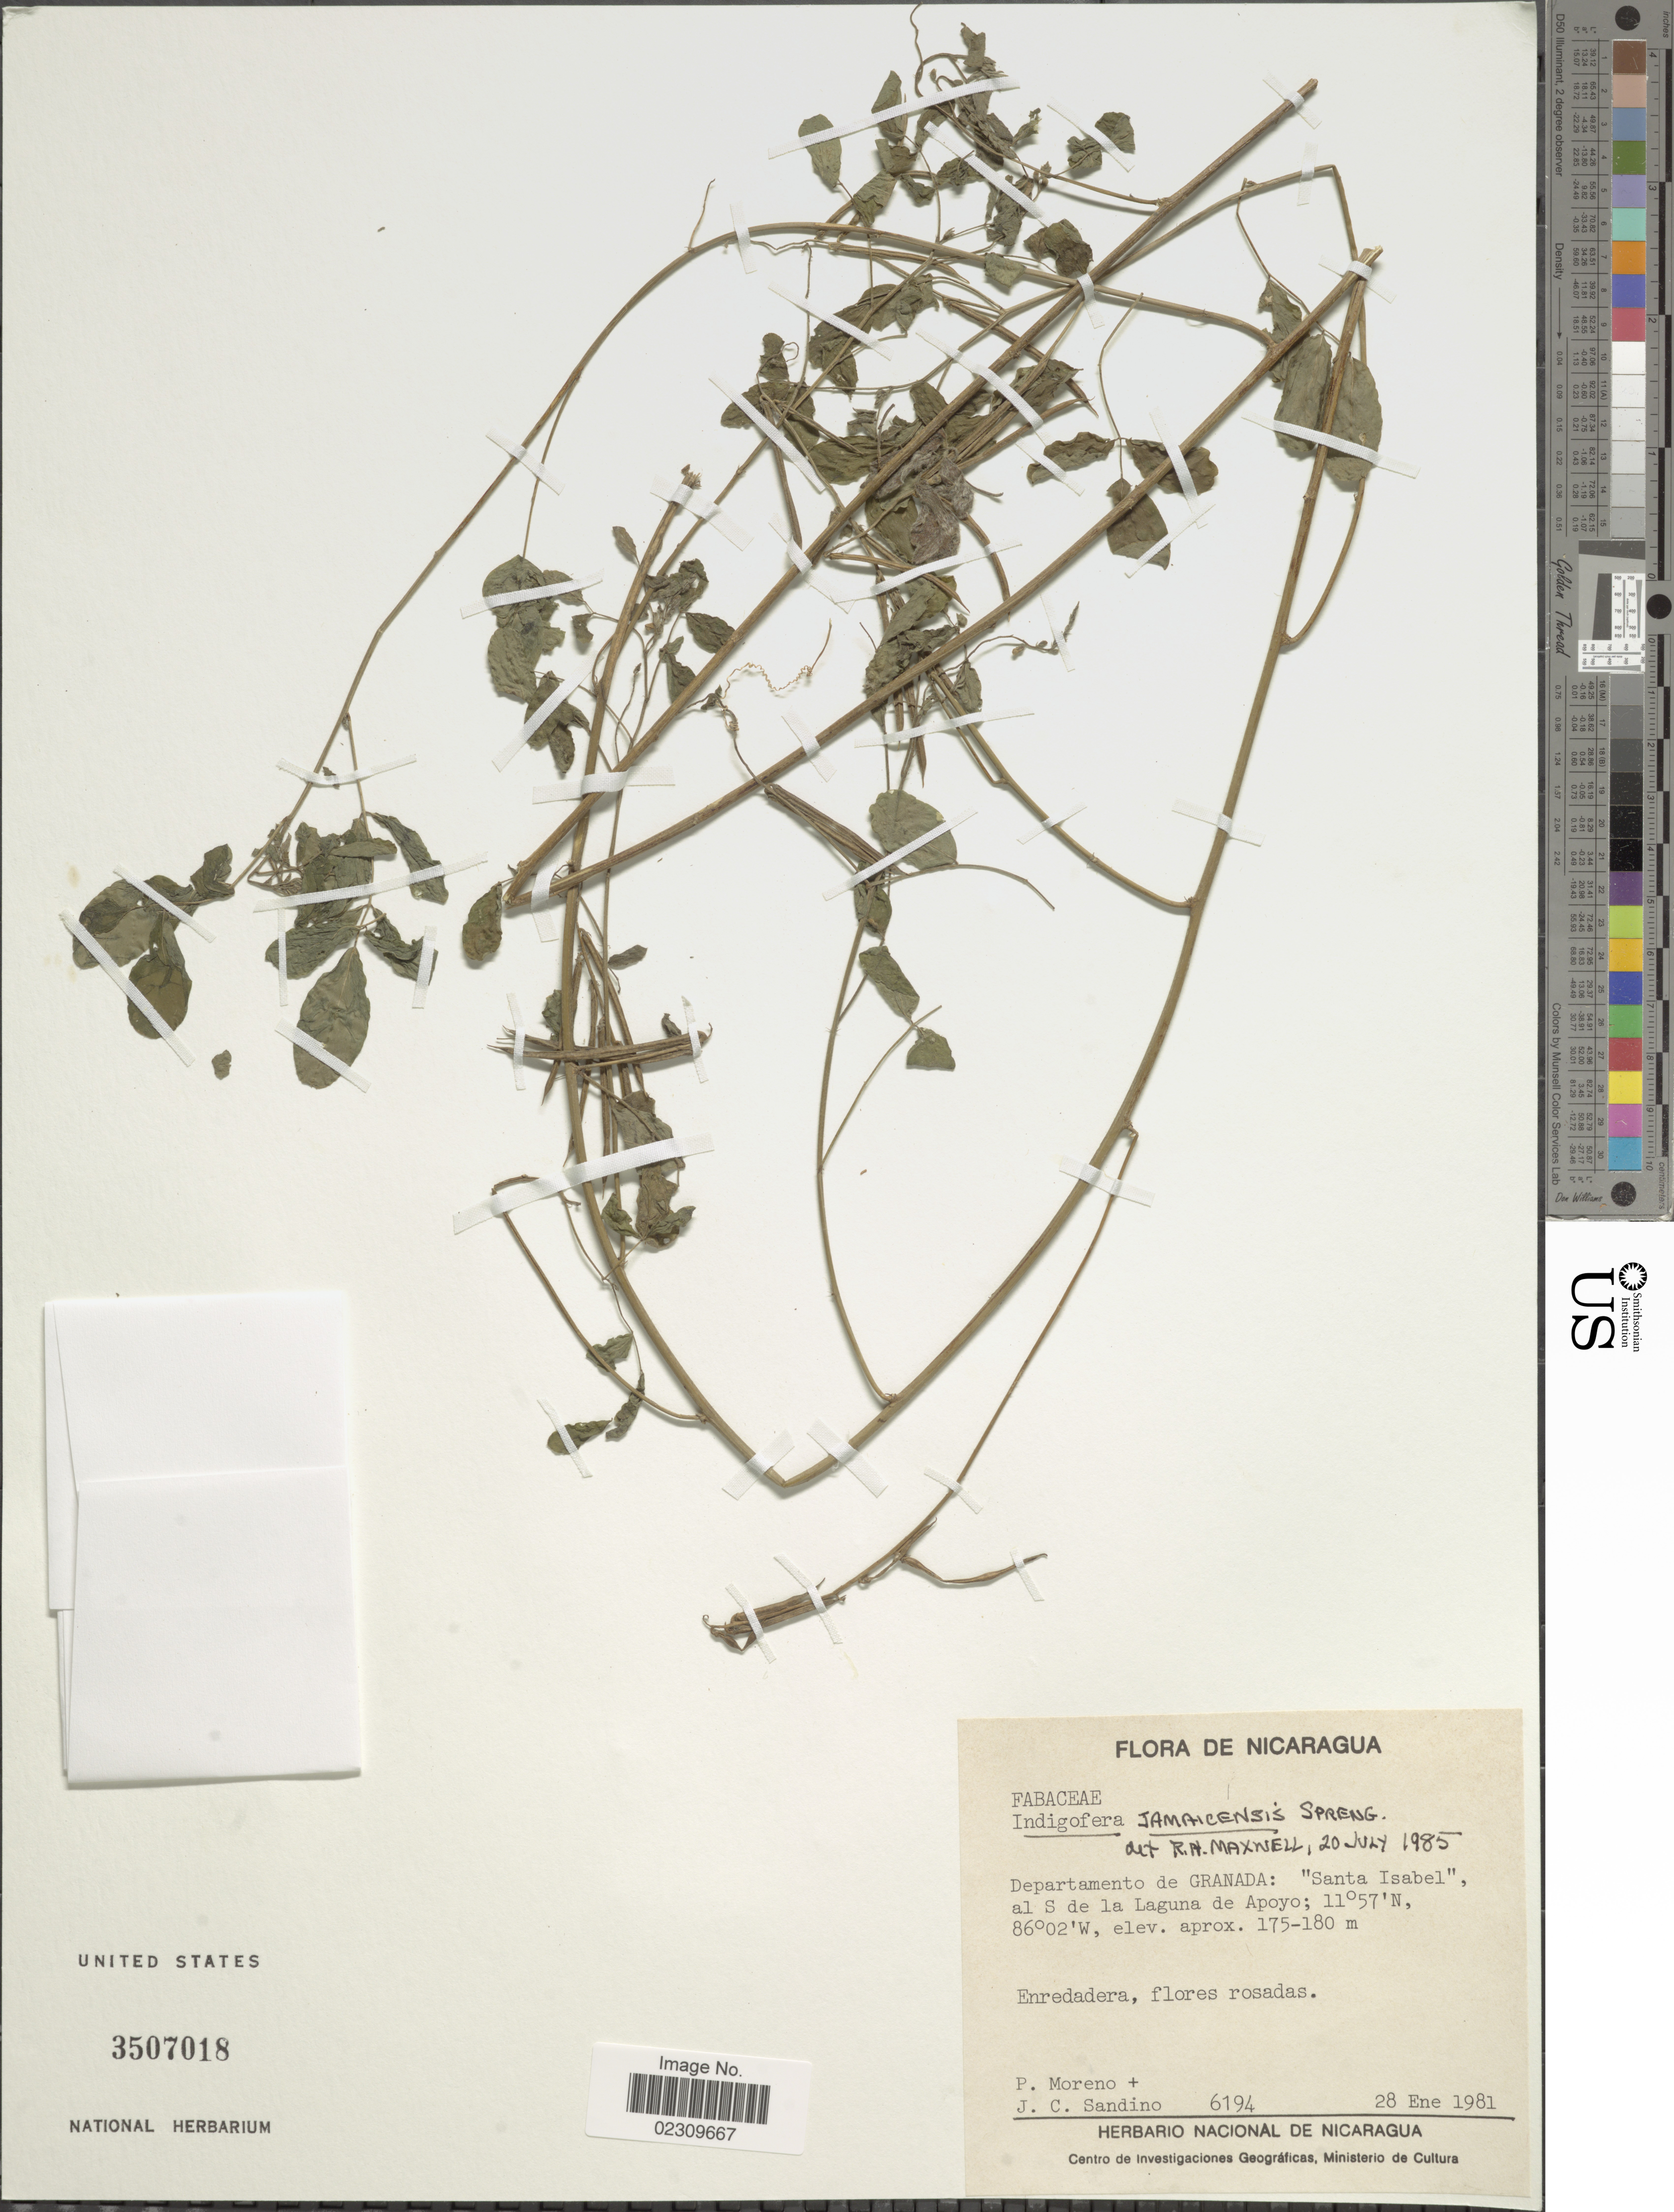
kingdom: Plantae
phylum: Tracheophyta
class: Magnoliopsida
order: Fabales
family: Fabaceae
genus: Indigofera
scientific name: Indigofera jamaicensis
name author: Spreng.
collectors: P. Moreno & J. Sandino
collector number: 6194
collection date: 1981-01-28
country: Nicaragua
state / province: Granada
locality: Departamento de Granada: "Santa Isabel", al S de la Laguna de Apoyo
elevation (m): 175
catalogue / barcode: US 3507018